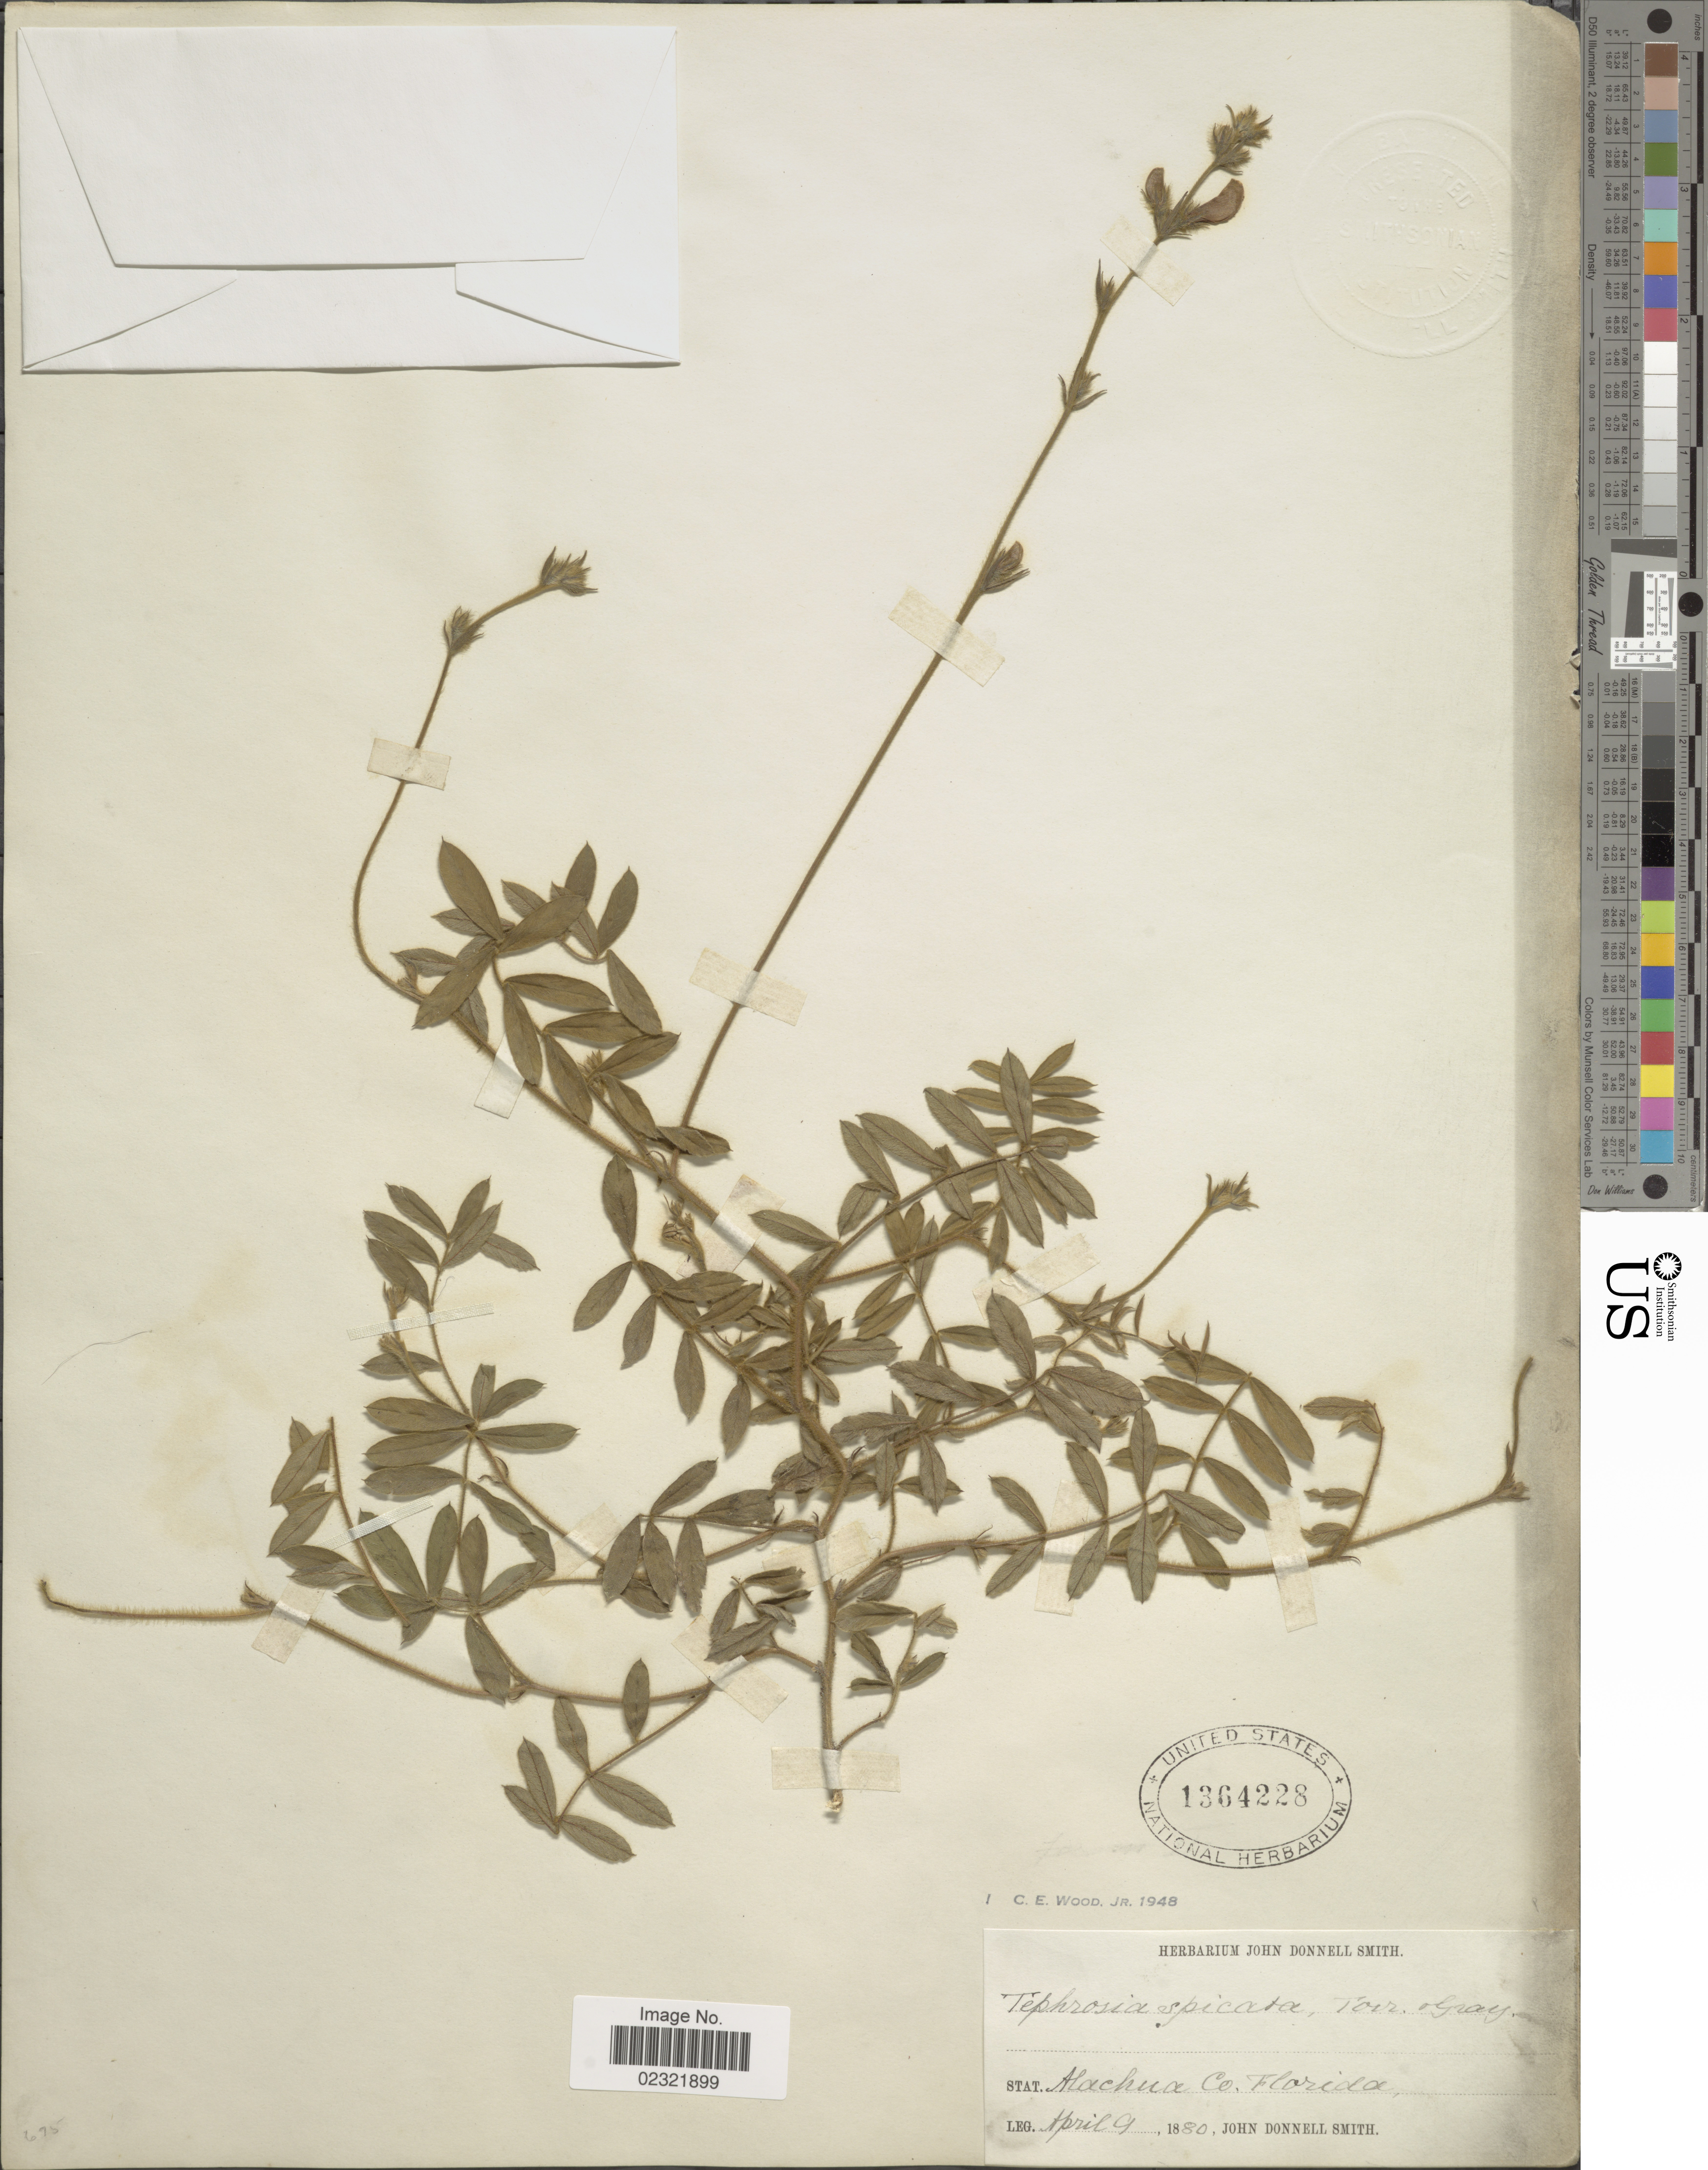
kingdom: Plantae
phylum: Tracheophyta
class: Magnoliopsida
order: Fabales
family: Fabaceae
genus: Tephrosia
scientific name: Tephrosia spicata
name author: (Walter) Torr. & A. Gray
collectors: J. Donnell Smith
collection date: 1880-04-09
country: United States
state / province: Florida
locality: Alachua Co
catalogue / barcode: US 1364228